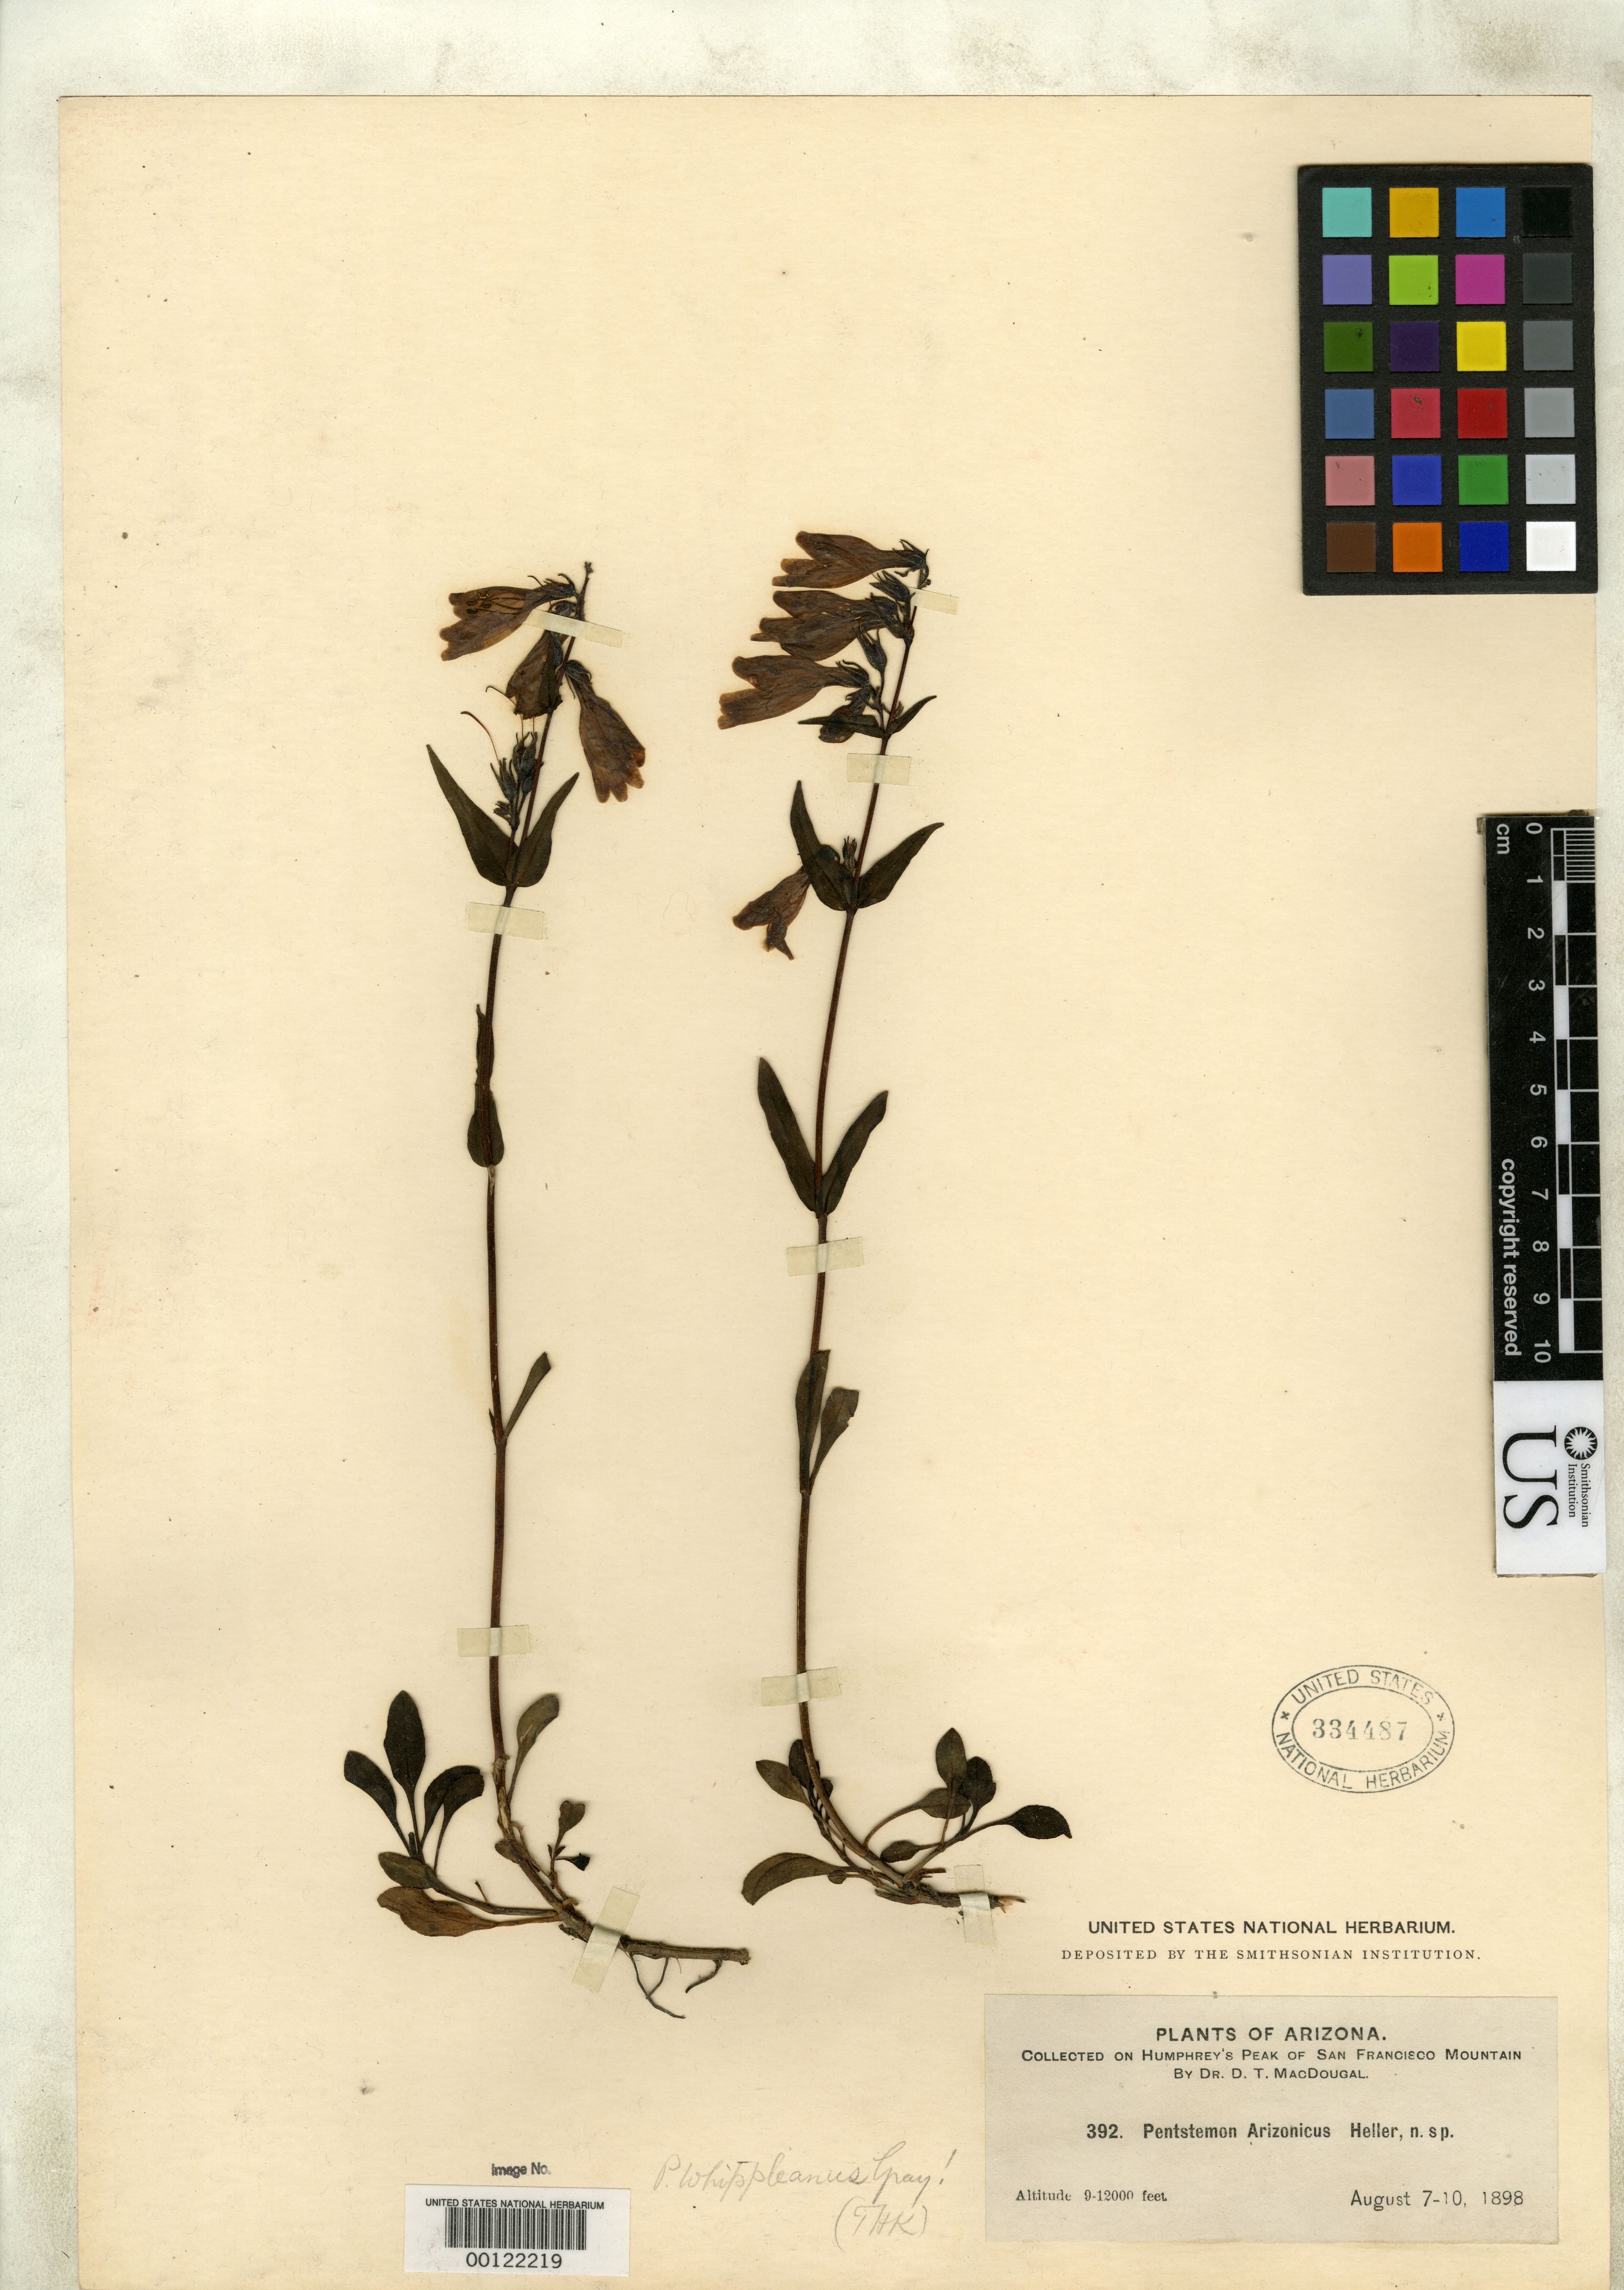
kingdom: Plantae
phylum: Tracheophyta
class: Magnoliopsida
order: Lamiales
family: Plantaginaceae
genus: Penstemon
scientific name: Penstemon arizonicus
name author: A. Heller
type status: Isotype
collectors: D. T. MacDougal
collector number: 392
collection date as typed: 08 Aug 1898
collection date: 1898-08-08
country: United States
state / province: Arizona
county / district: Coconino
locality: Flagstaff; San Francisco Mountain.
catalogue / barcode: US 334487